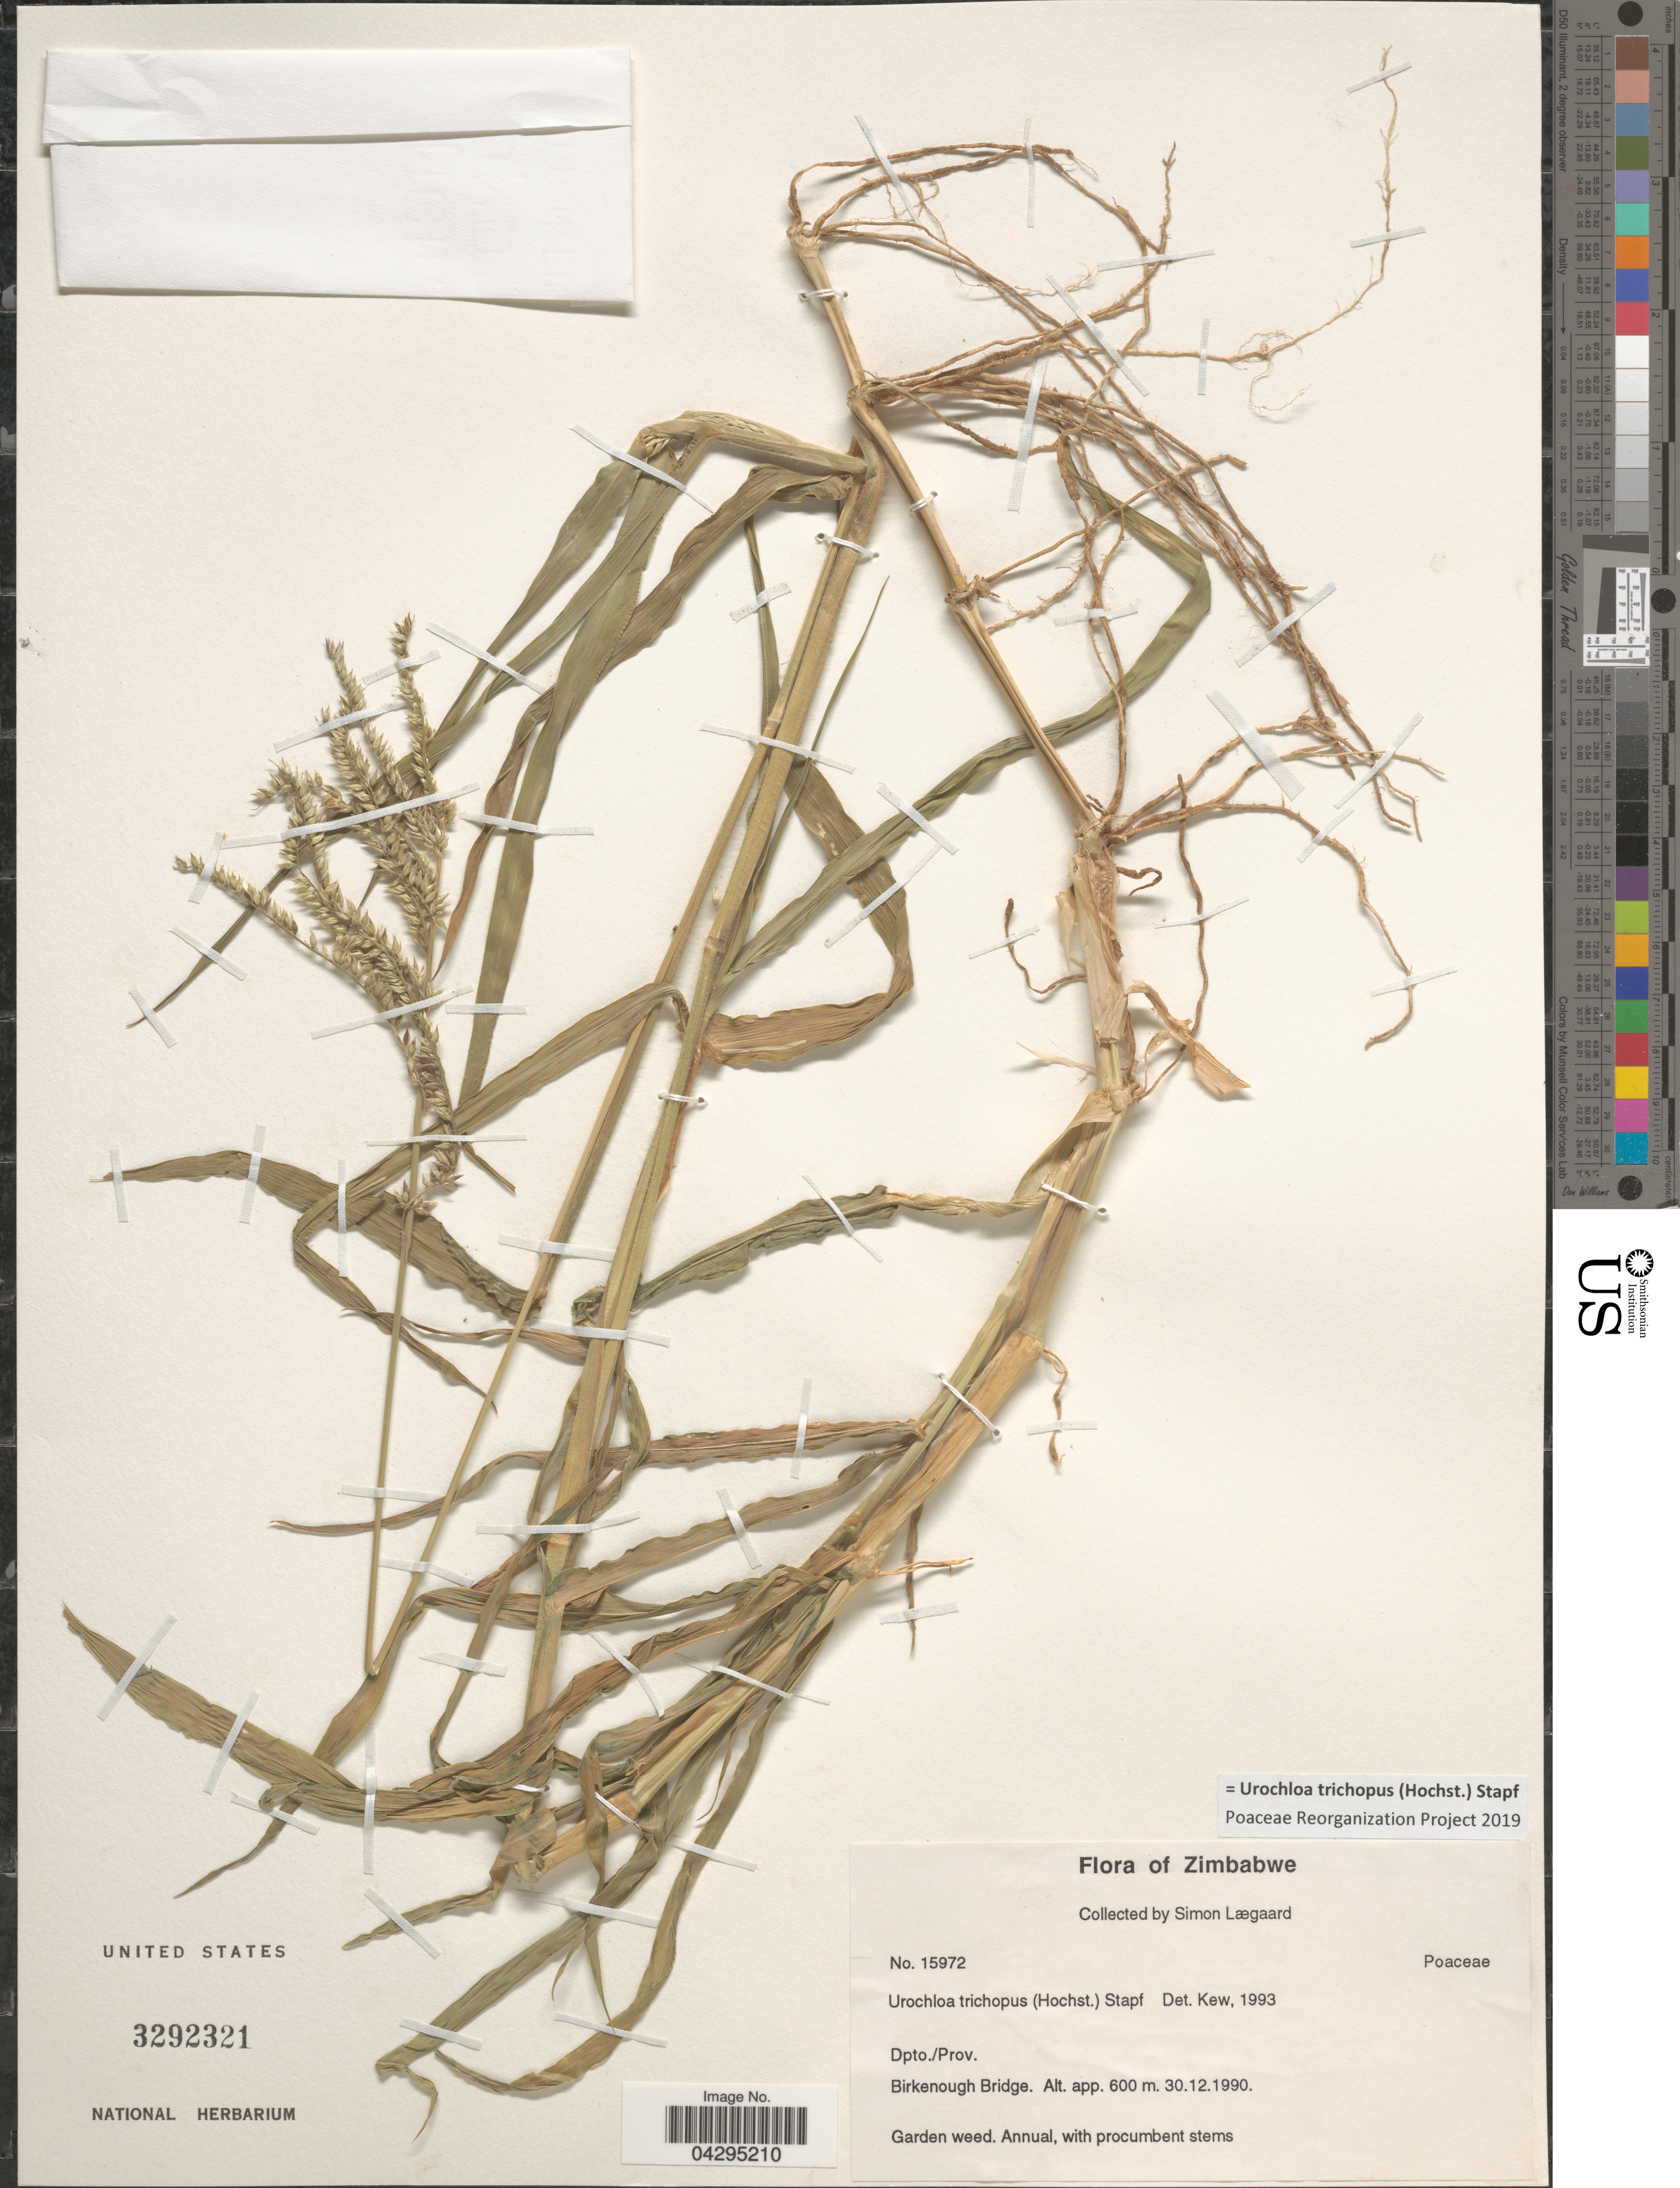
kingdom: Plantae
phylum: Tracheophyta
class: Liliopsida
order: Poales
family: Poaceae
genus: Urochloa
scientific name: Urochloa trichopus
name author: (Hochst.) Stapf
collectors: S. Lægaard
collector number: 15972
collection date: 1990-12-30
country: Zimbabwe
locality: Dpto./Prov. Birkenough Bridge.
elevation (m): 600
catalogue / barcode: US 3292321